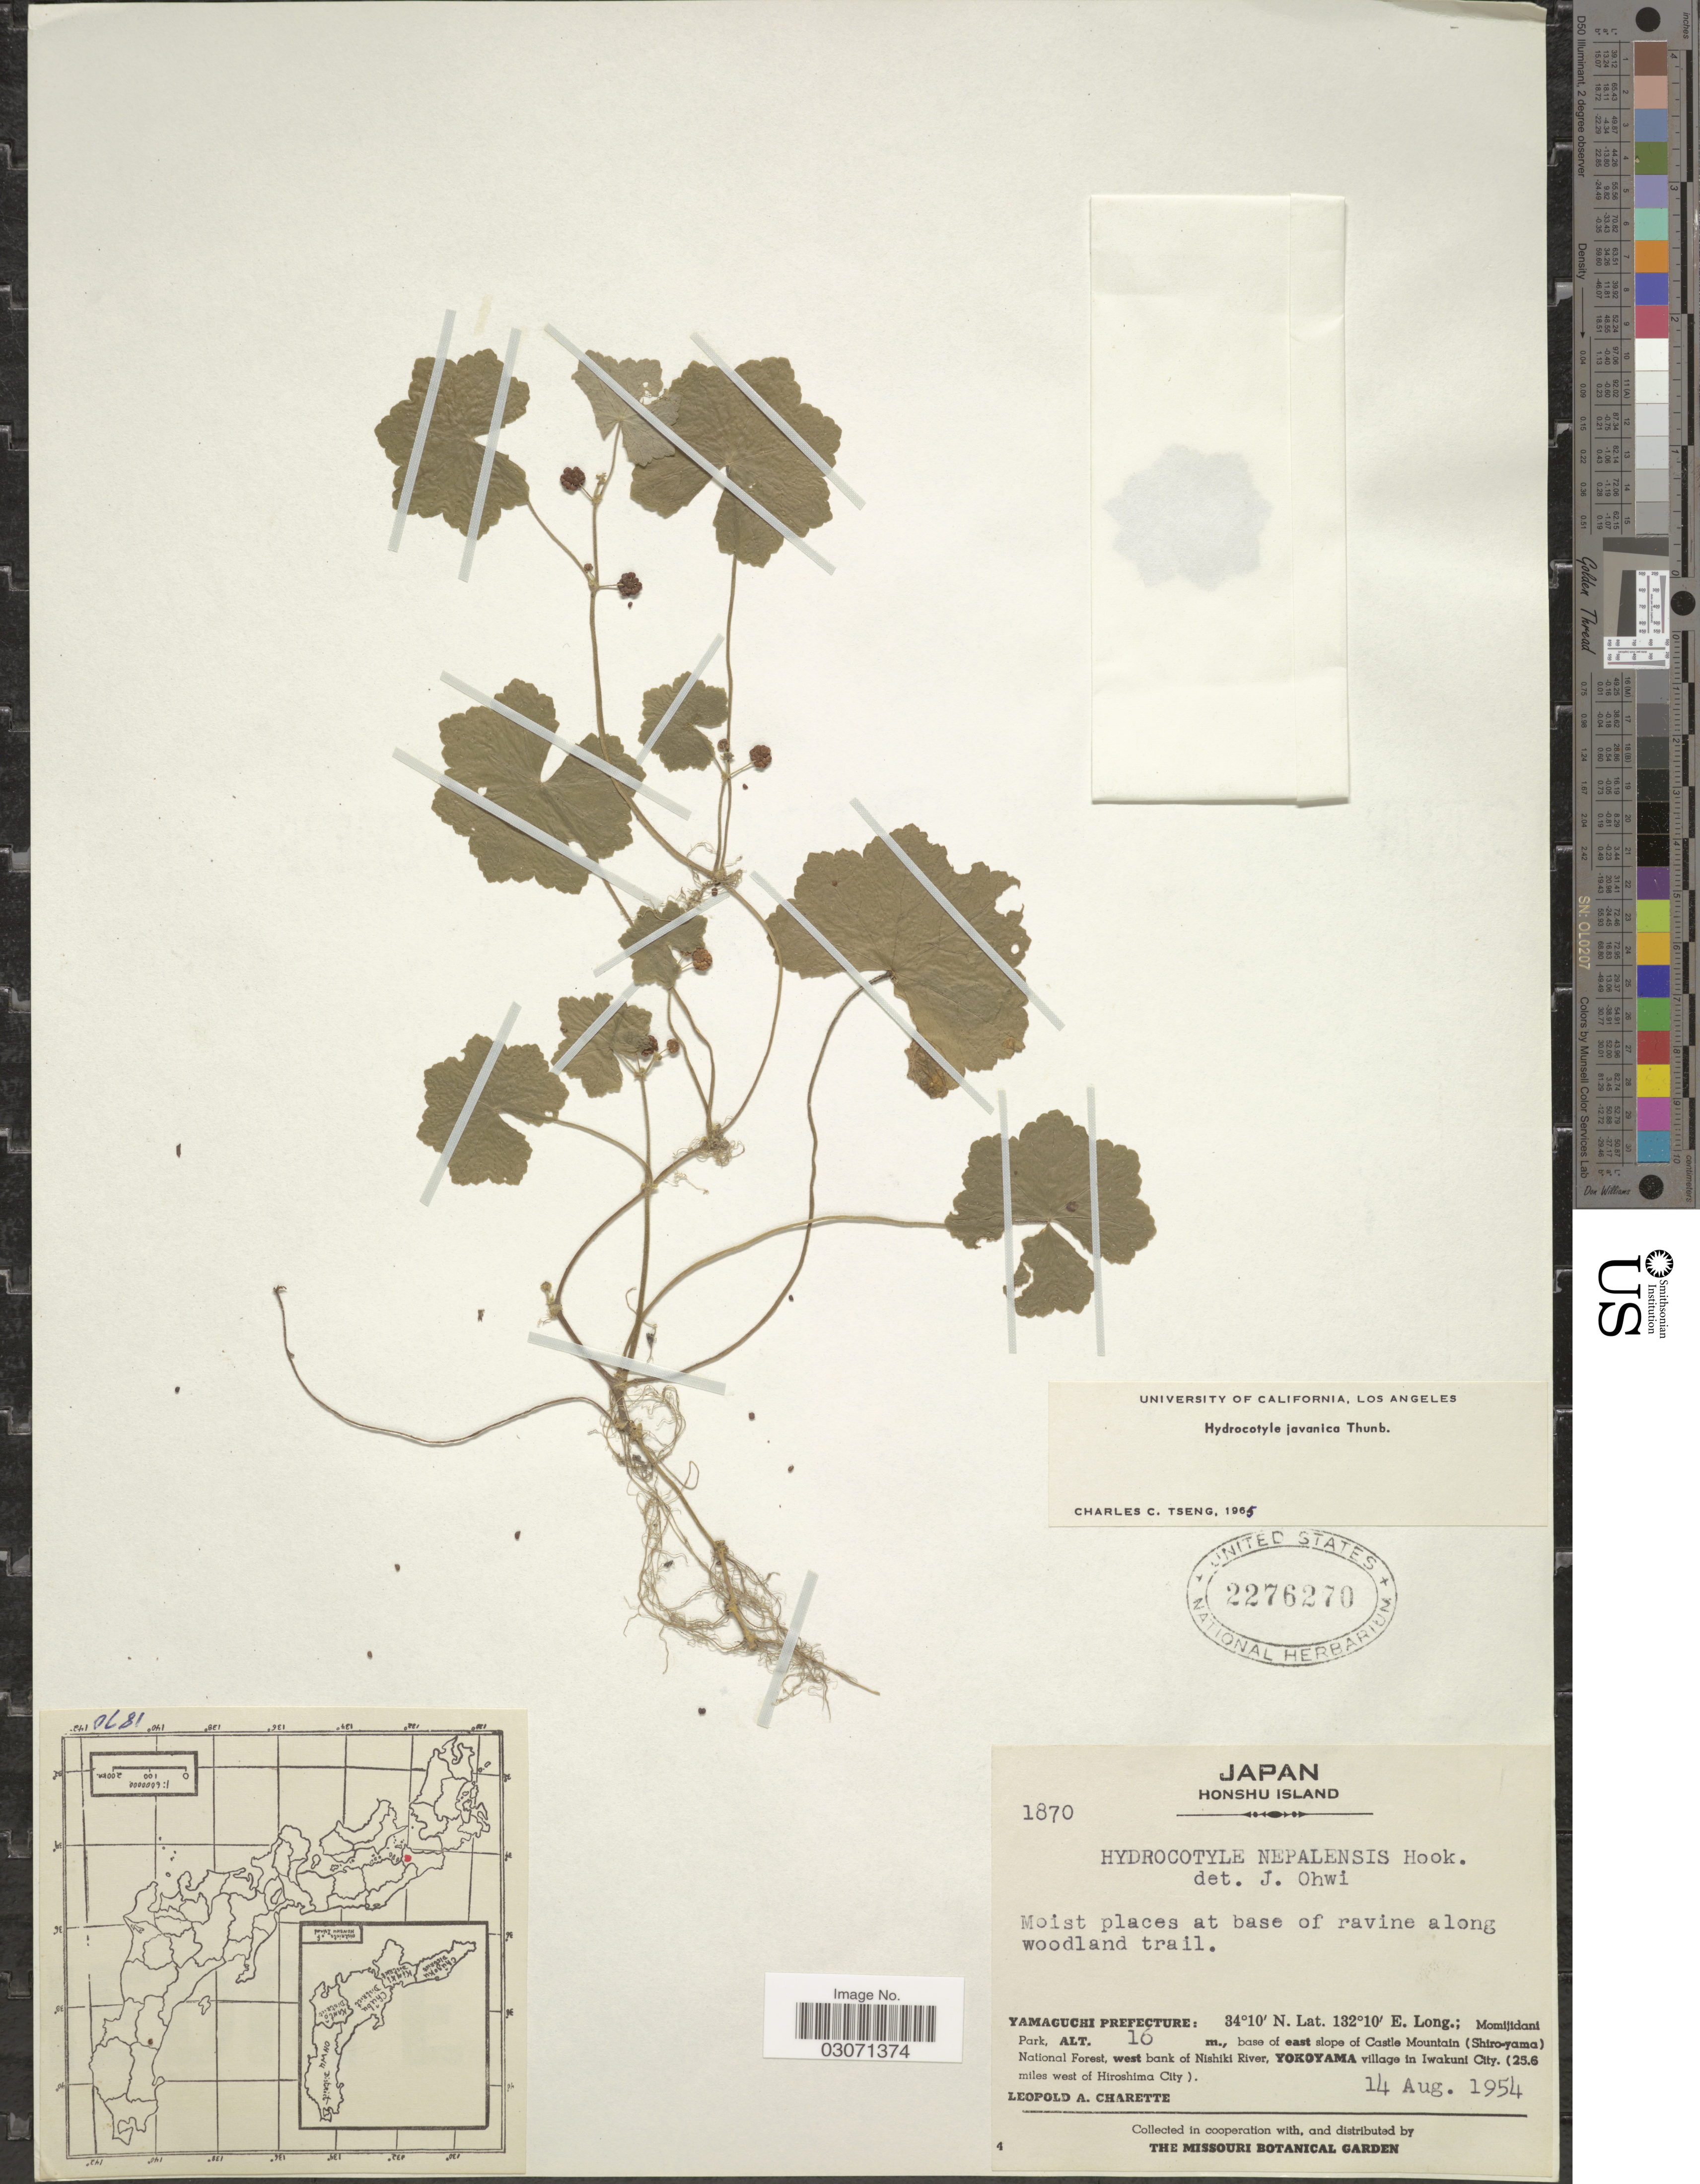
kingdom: Plantae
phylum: Tracheophyta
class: Magnoliopsida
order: Apiales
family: Araliaceae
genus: Hydrocotyle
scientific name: Hydrocotyle javanica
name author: Thunb.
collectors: L. A. Charette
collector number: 1870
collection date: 1954-08-14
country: Japan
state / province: Yamaguti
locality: Honshu Island. Yamaguchi Prefecture: Momijidani Park, base of east slope of Castle Mountain (Shiro-yama) National Forest, west bank of Nishiki River, Yokoyama village in Iwakuni City. (25.6 miles west of Hiroshima City).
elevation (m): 16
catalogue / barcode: US 2276270